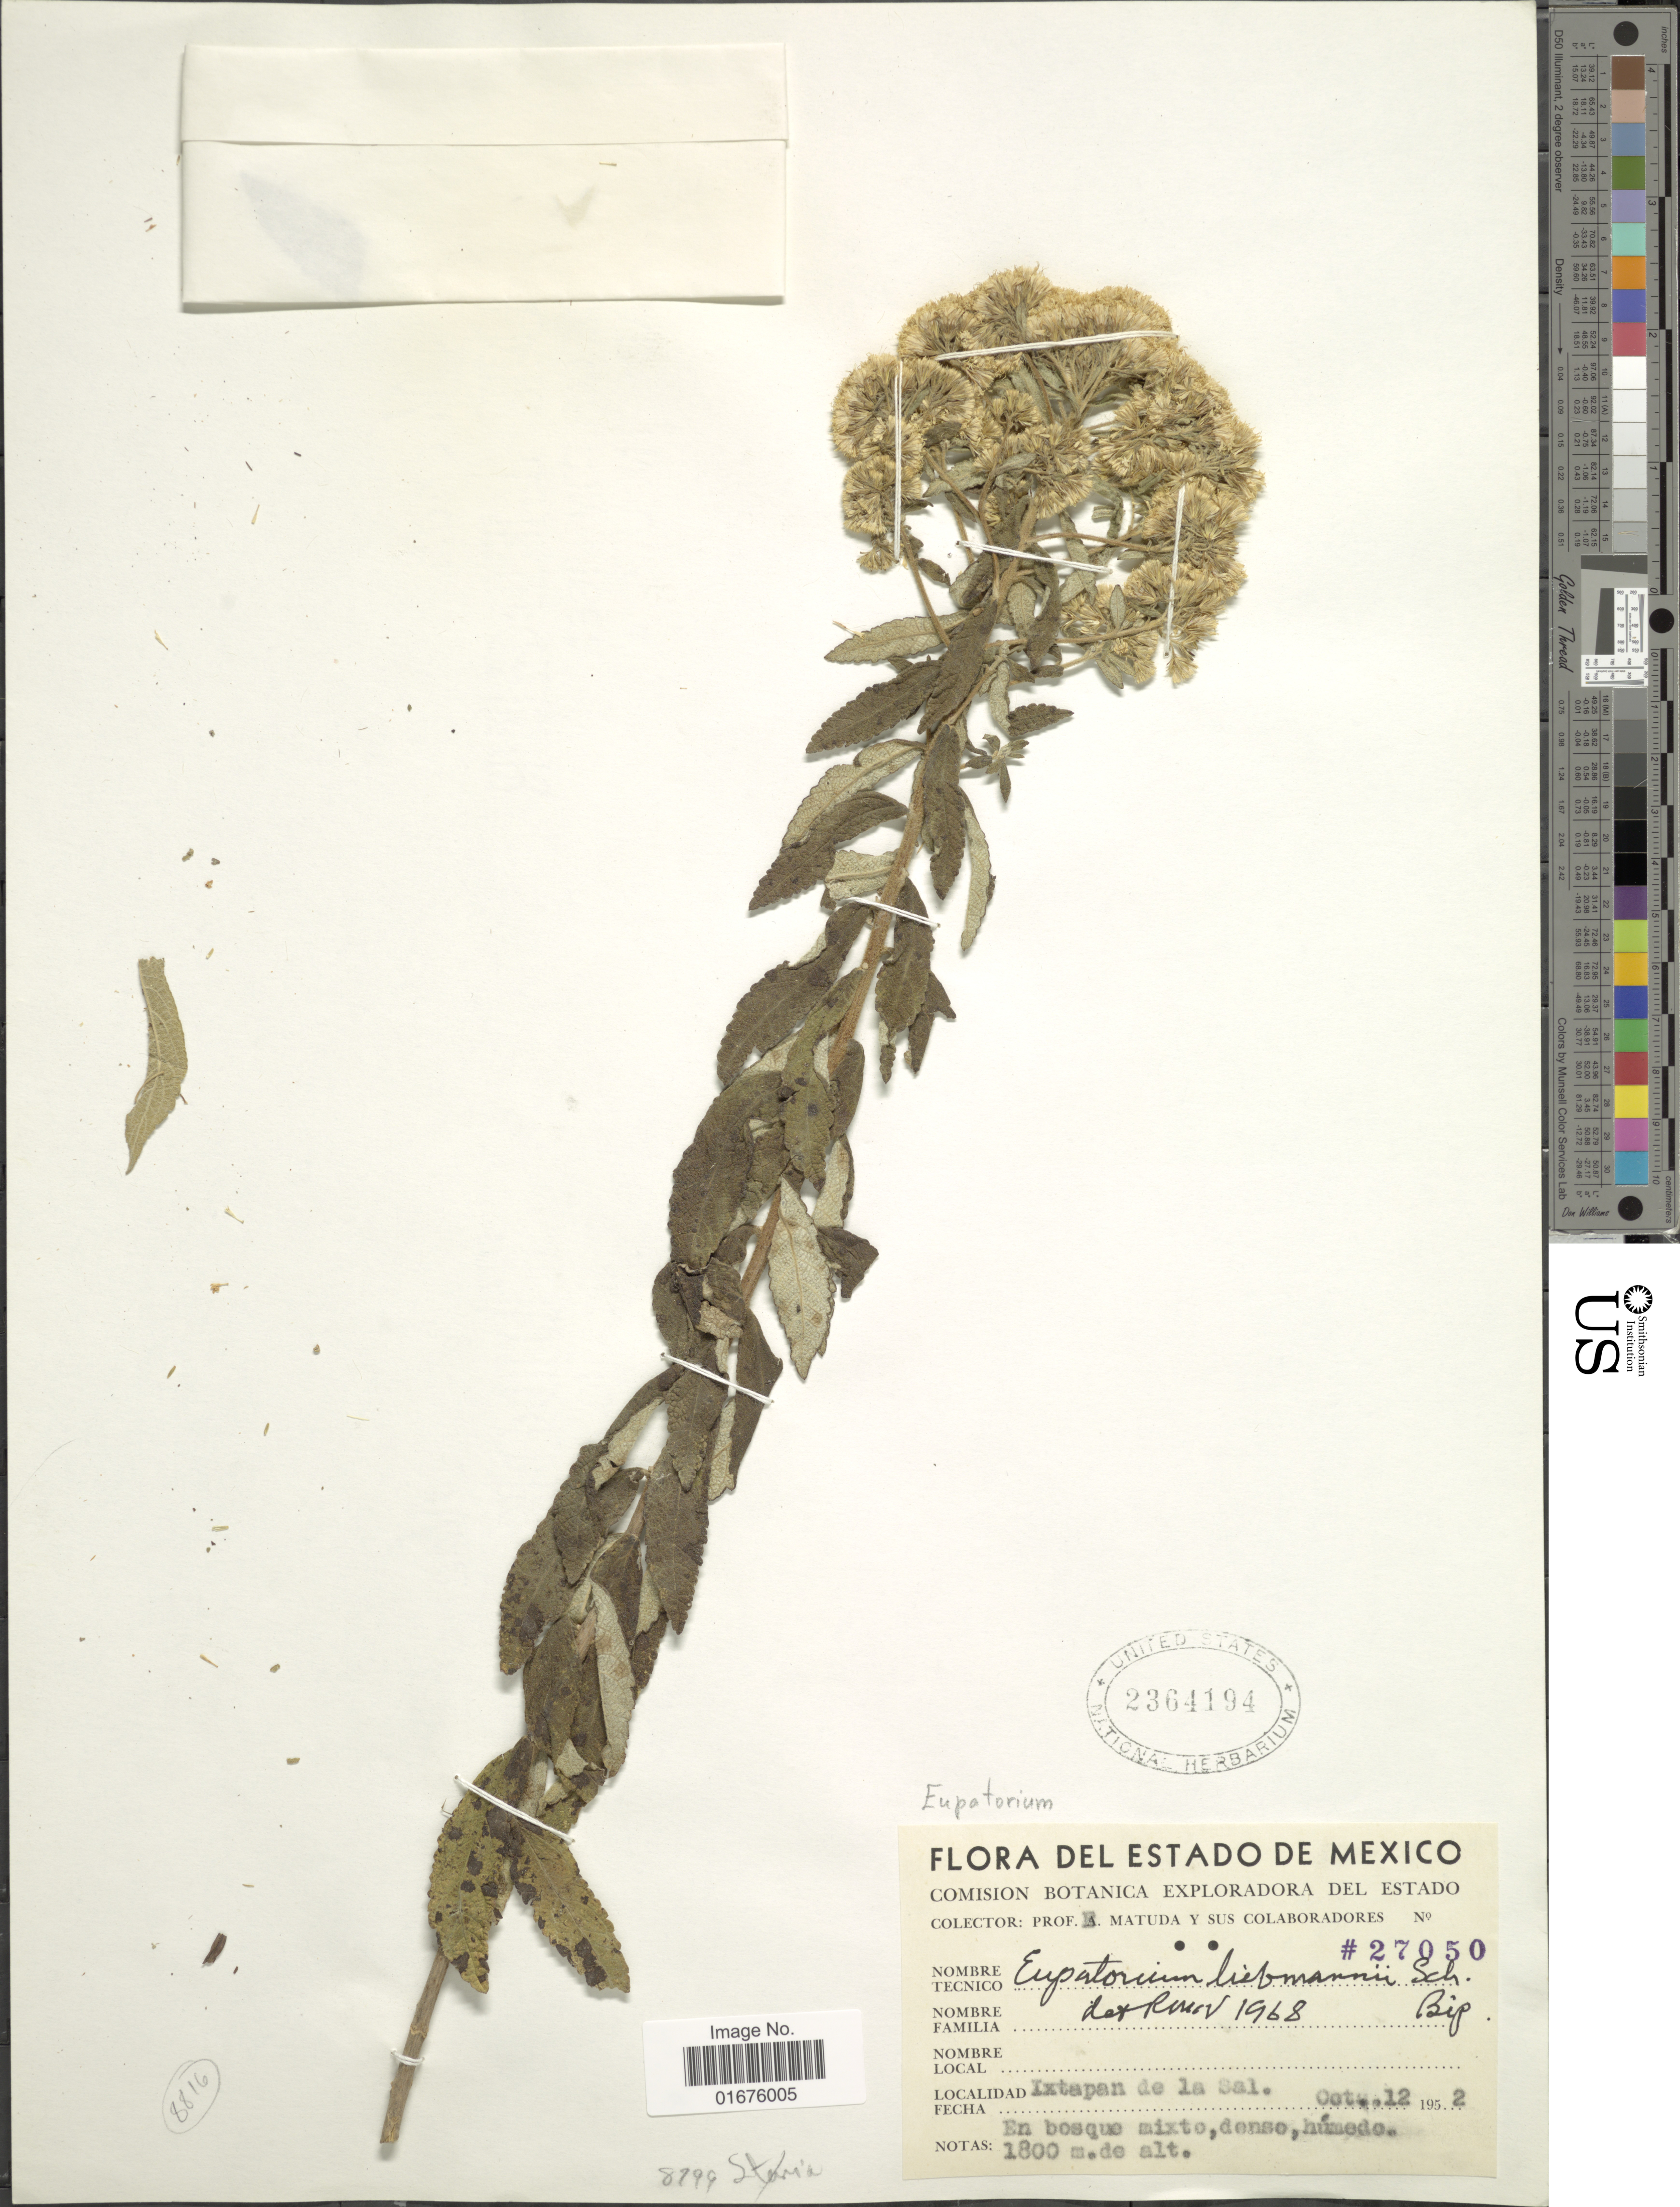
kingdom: Plantae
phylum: Tracheophyta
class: Magnoliopsida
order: Asterales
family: Asteraceae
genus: Ageratina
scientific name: Ageratina liebmannii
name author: (Sch. Bip. ex Klatt) R.M. King & H. Rob.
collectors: E. Matuda & et al.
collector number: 27050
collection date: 1952-10-12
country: Mexico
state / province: México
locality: Ixtapan de la Sal. , en bosque mixto, dense, húmedo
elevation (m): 1800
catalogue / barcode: US 2364194